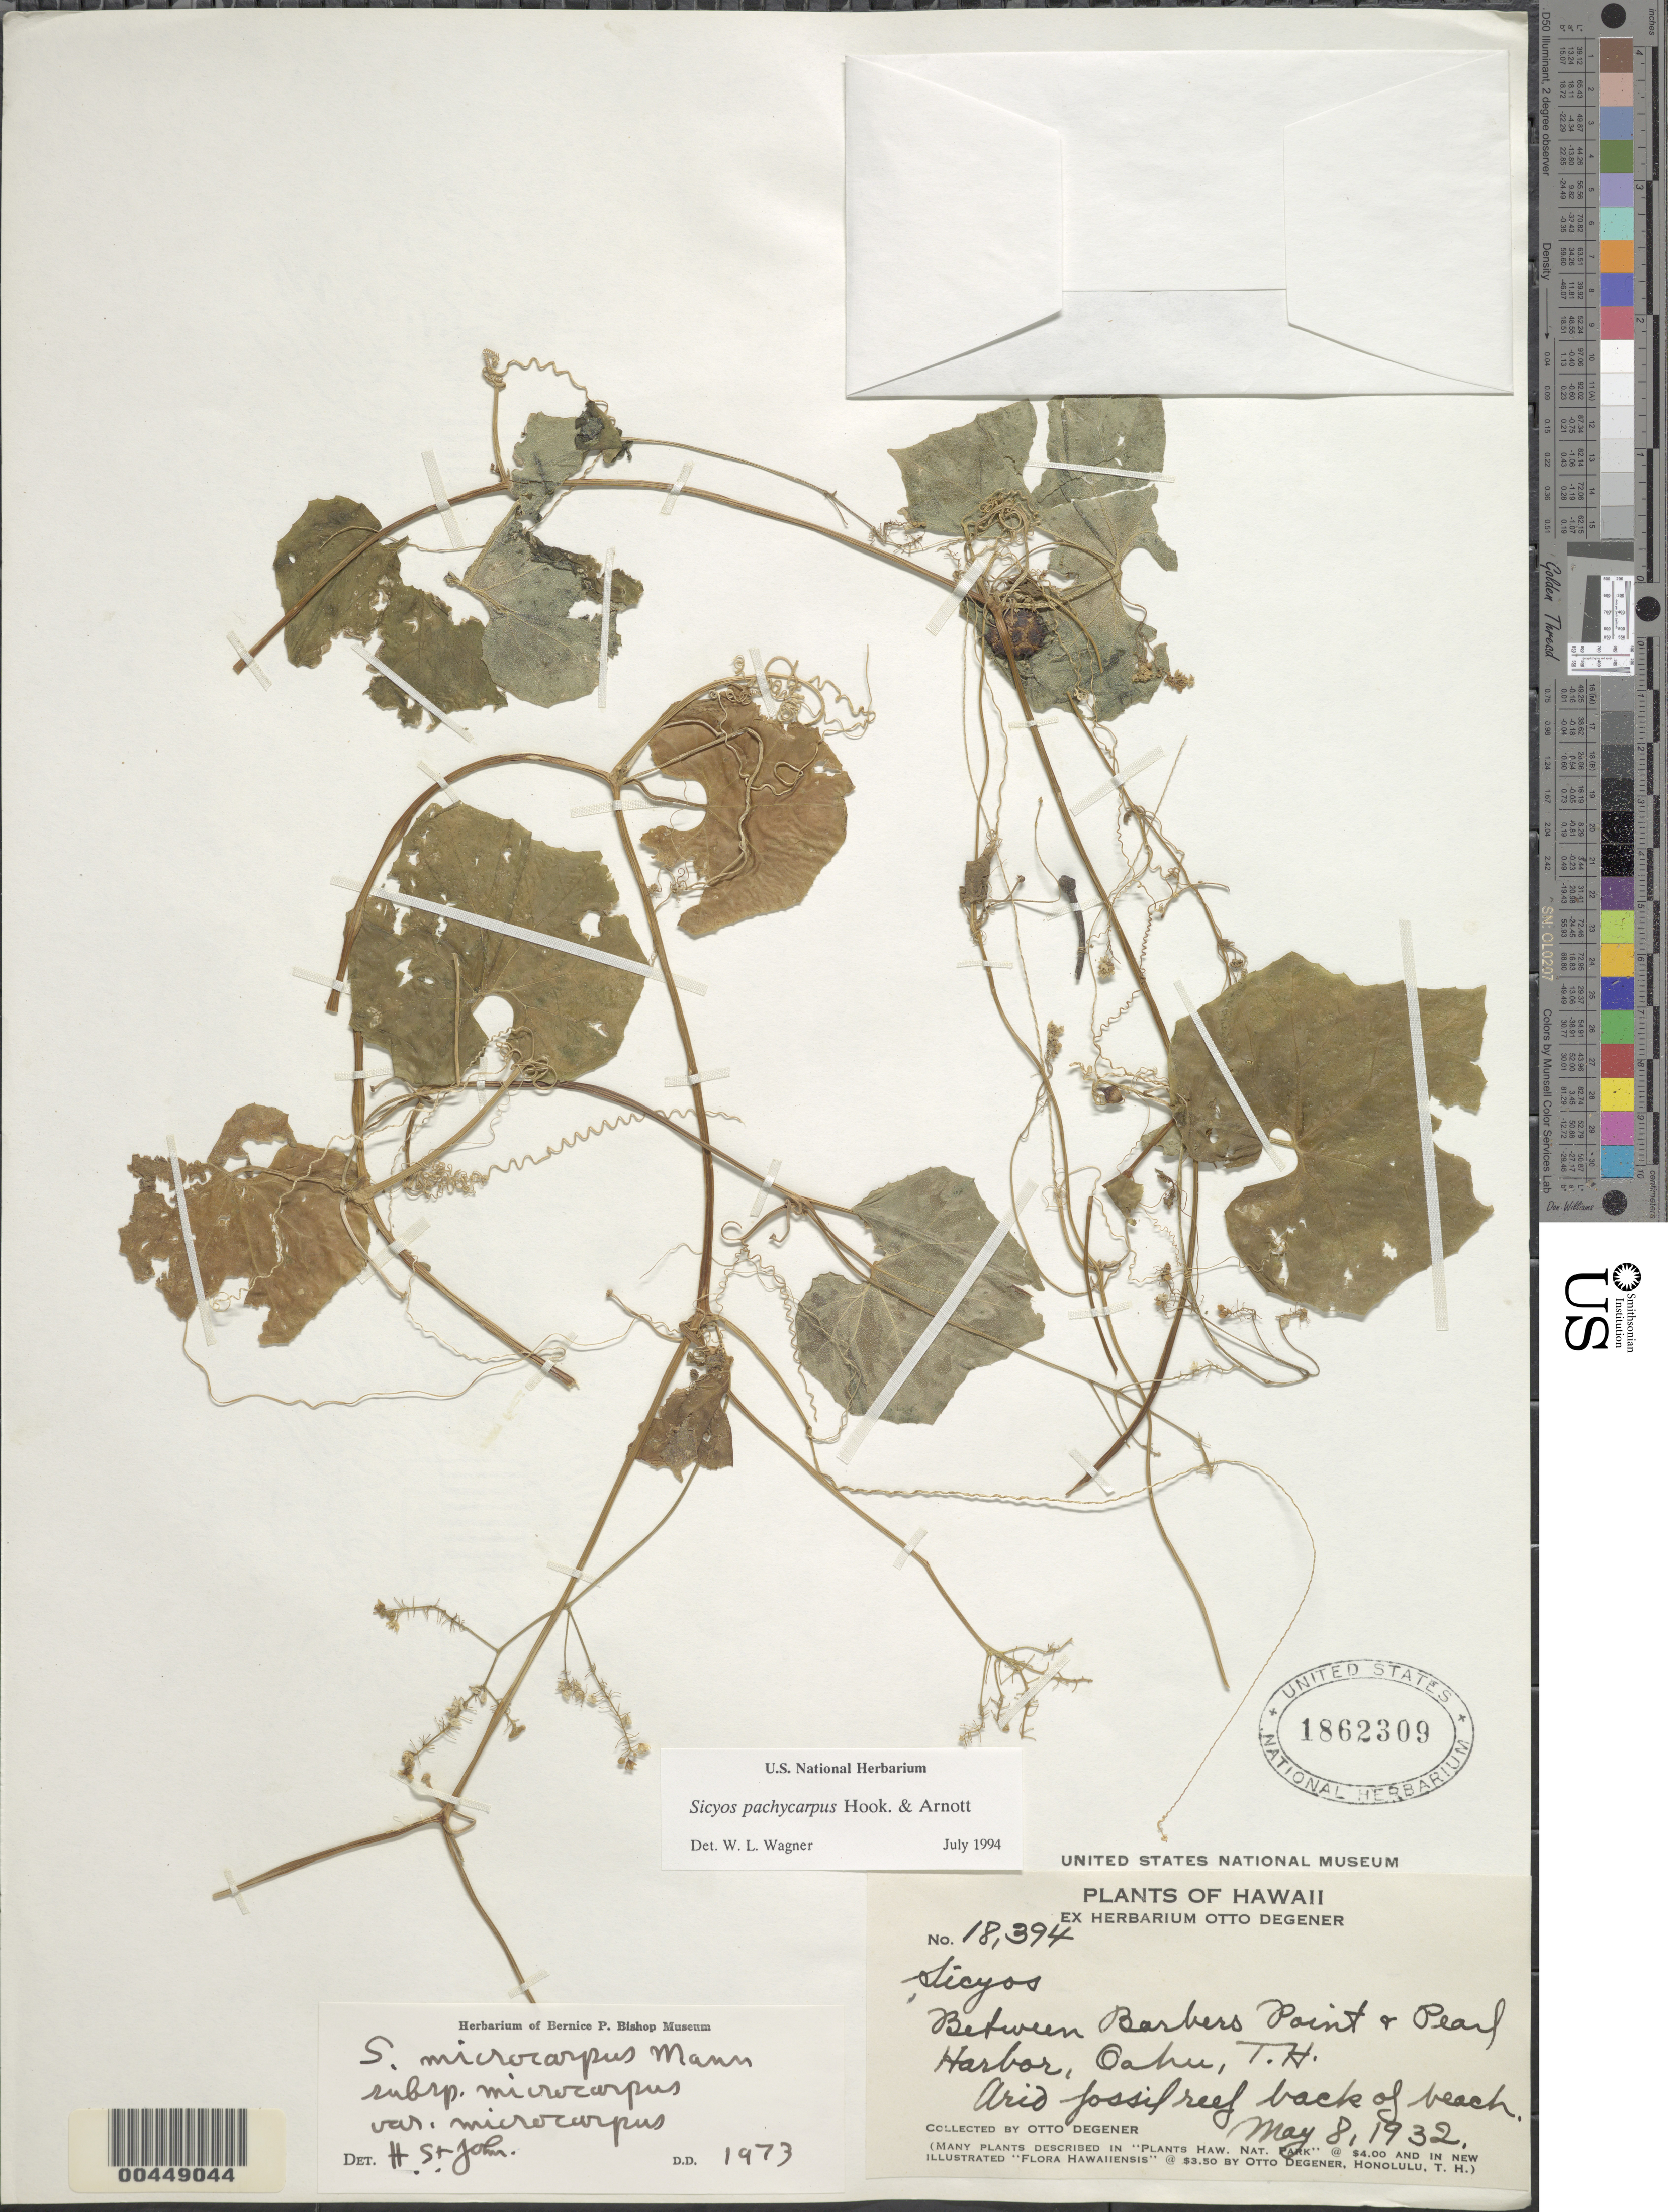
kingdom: Plantae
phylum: Tracheophyta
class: Magnoliopsida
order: Cucurbitales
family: Cucurbitaceae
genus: Sicyos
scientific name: Sicyos pachycarpus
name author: Hook. & Arn.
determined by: Wagner, W. L., (BOT), Smithsonian Institution - National Museum of Natural History (UNITED STATES)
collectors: O. Degener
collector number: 18394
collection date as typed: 8 May 1932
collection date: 1932-05-08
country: United States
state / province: Hawaii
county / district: Honolulu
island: Oahu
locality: Between Barbers Point & Pearl Harbor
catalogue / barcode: US 1862309